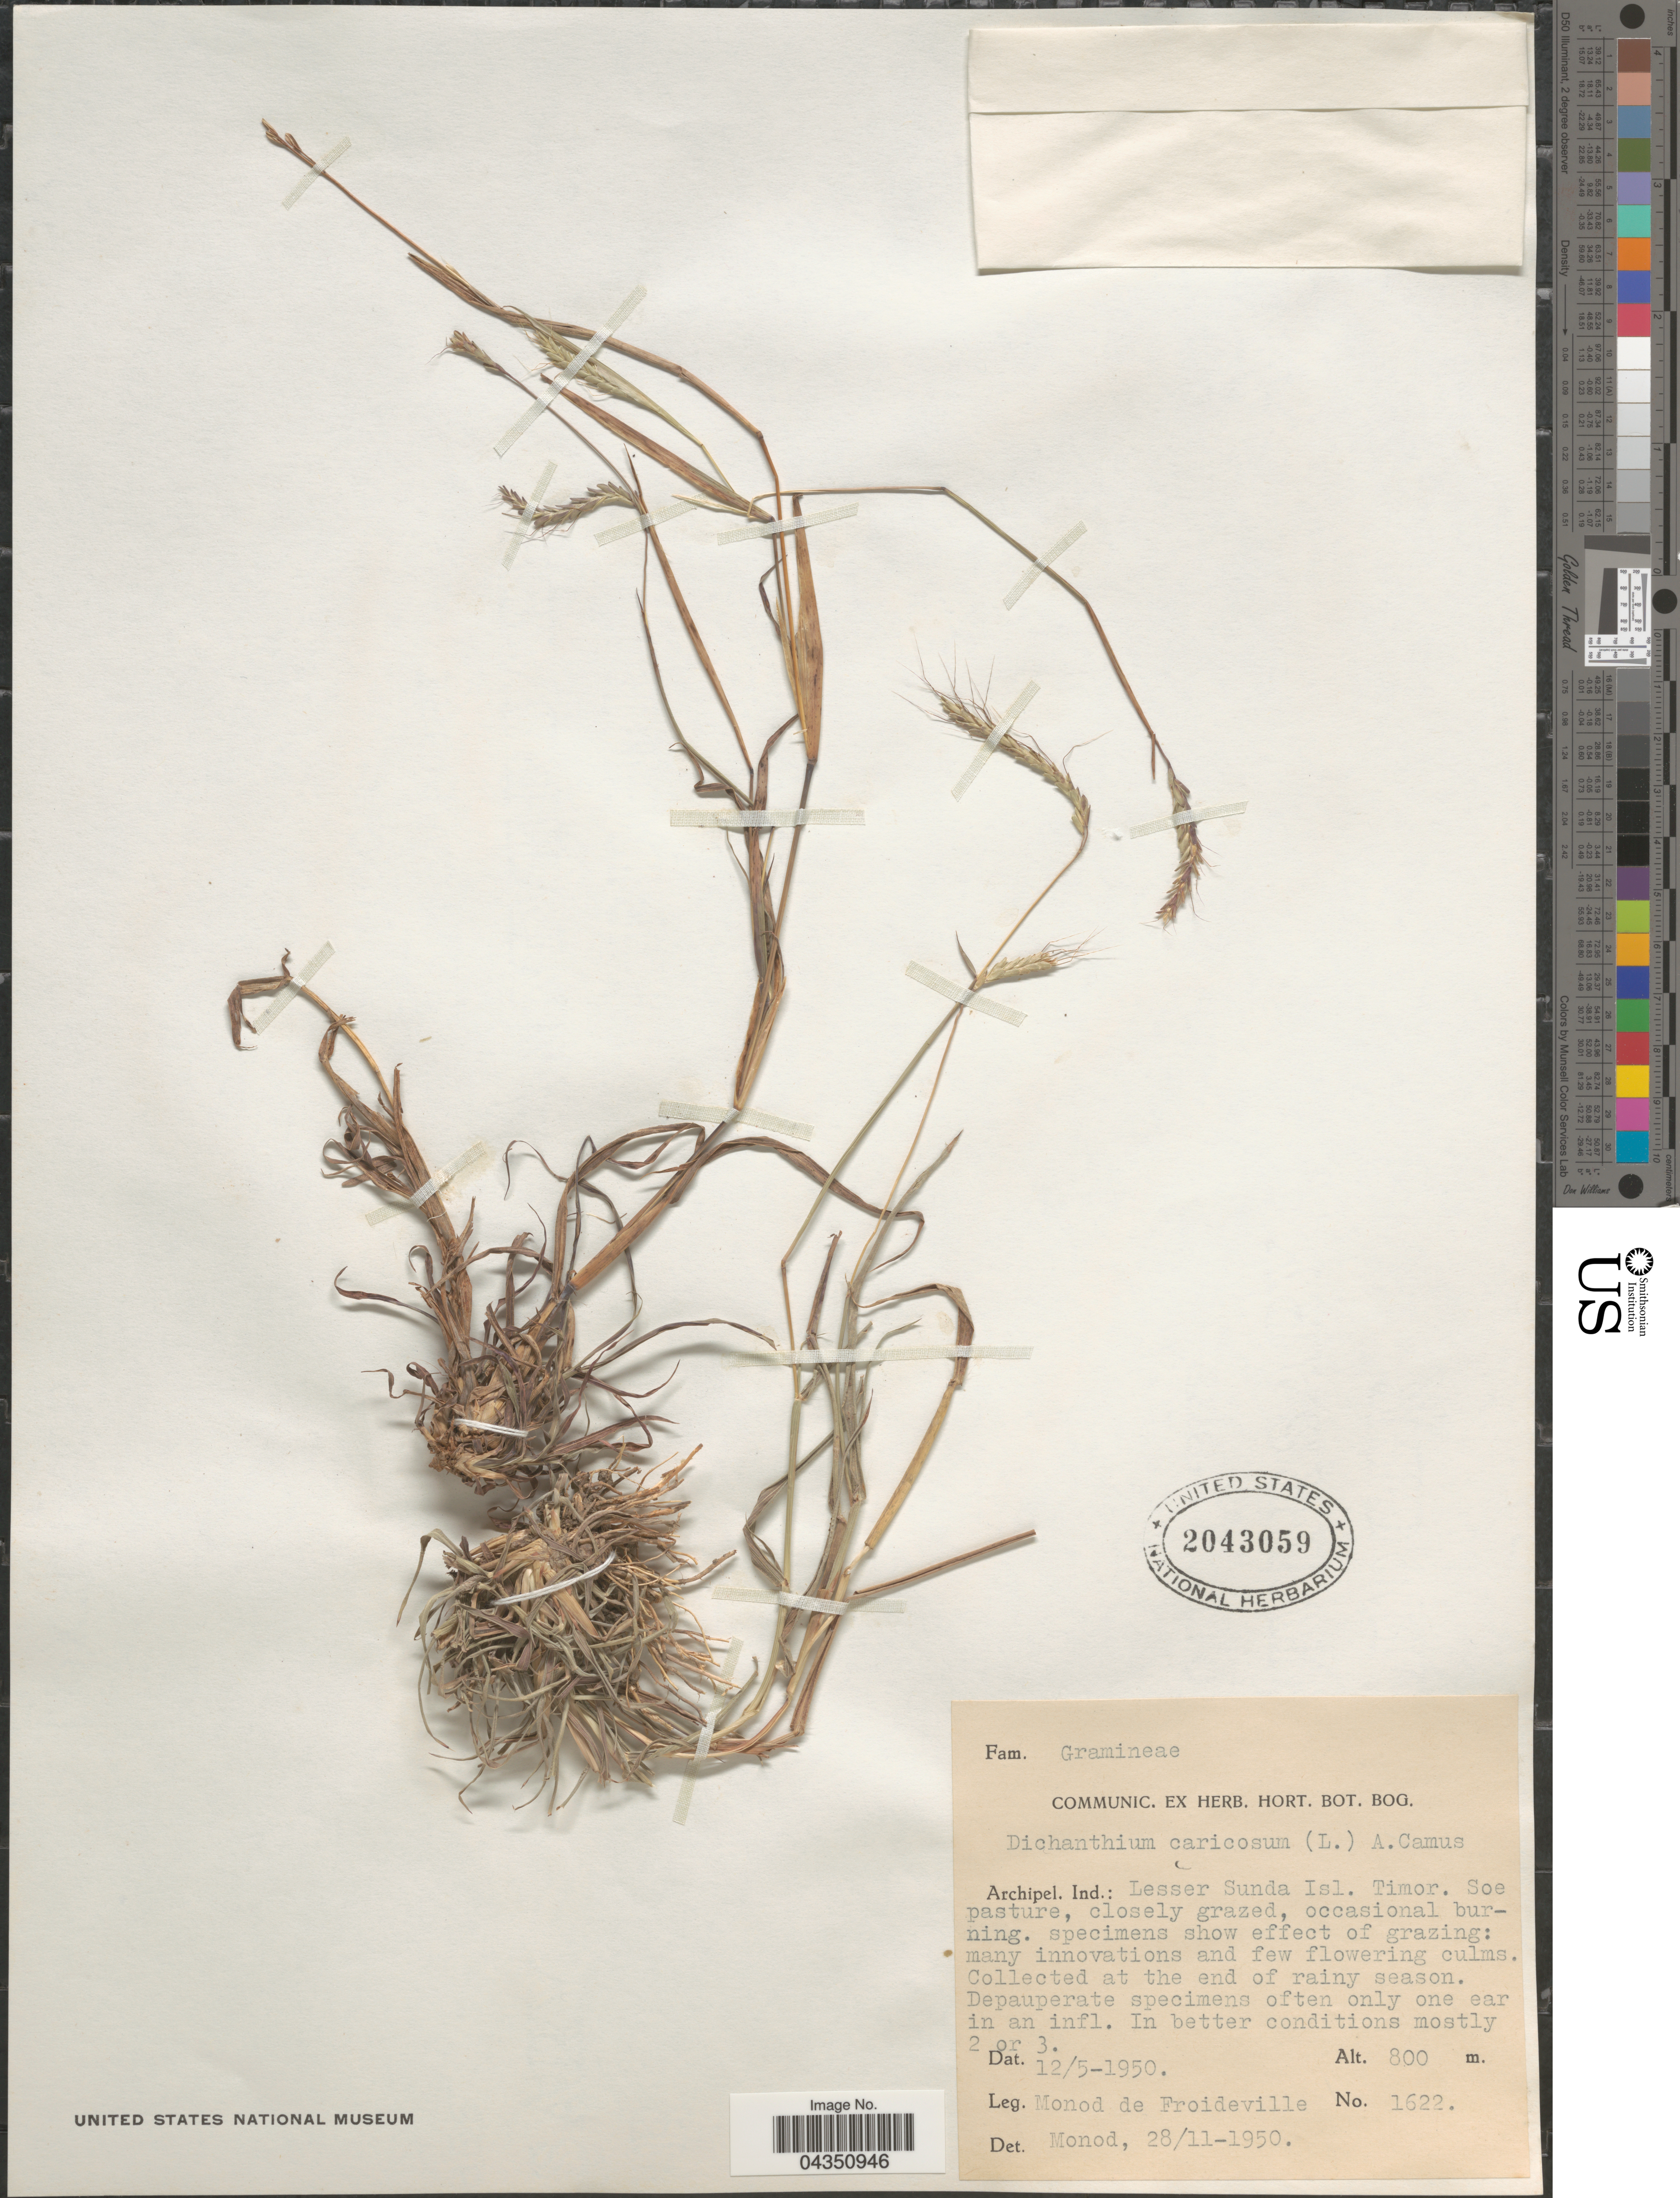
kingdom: Plantae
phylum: Tracheophyta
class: Liliopsida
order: Poales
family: Poaceae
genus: Dichanthium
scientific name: Dichanthium caricosum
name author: (L.) A. Camus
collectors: C. Monod de F.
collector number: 1622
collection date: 1950-05-12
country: Indonesia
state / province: Nusa Tenggara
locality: Archpel. Ind.: Lesser Sunda Isl. Timor. Soe pasture.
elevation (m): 800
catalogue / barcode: US 2043059